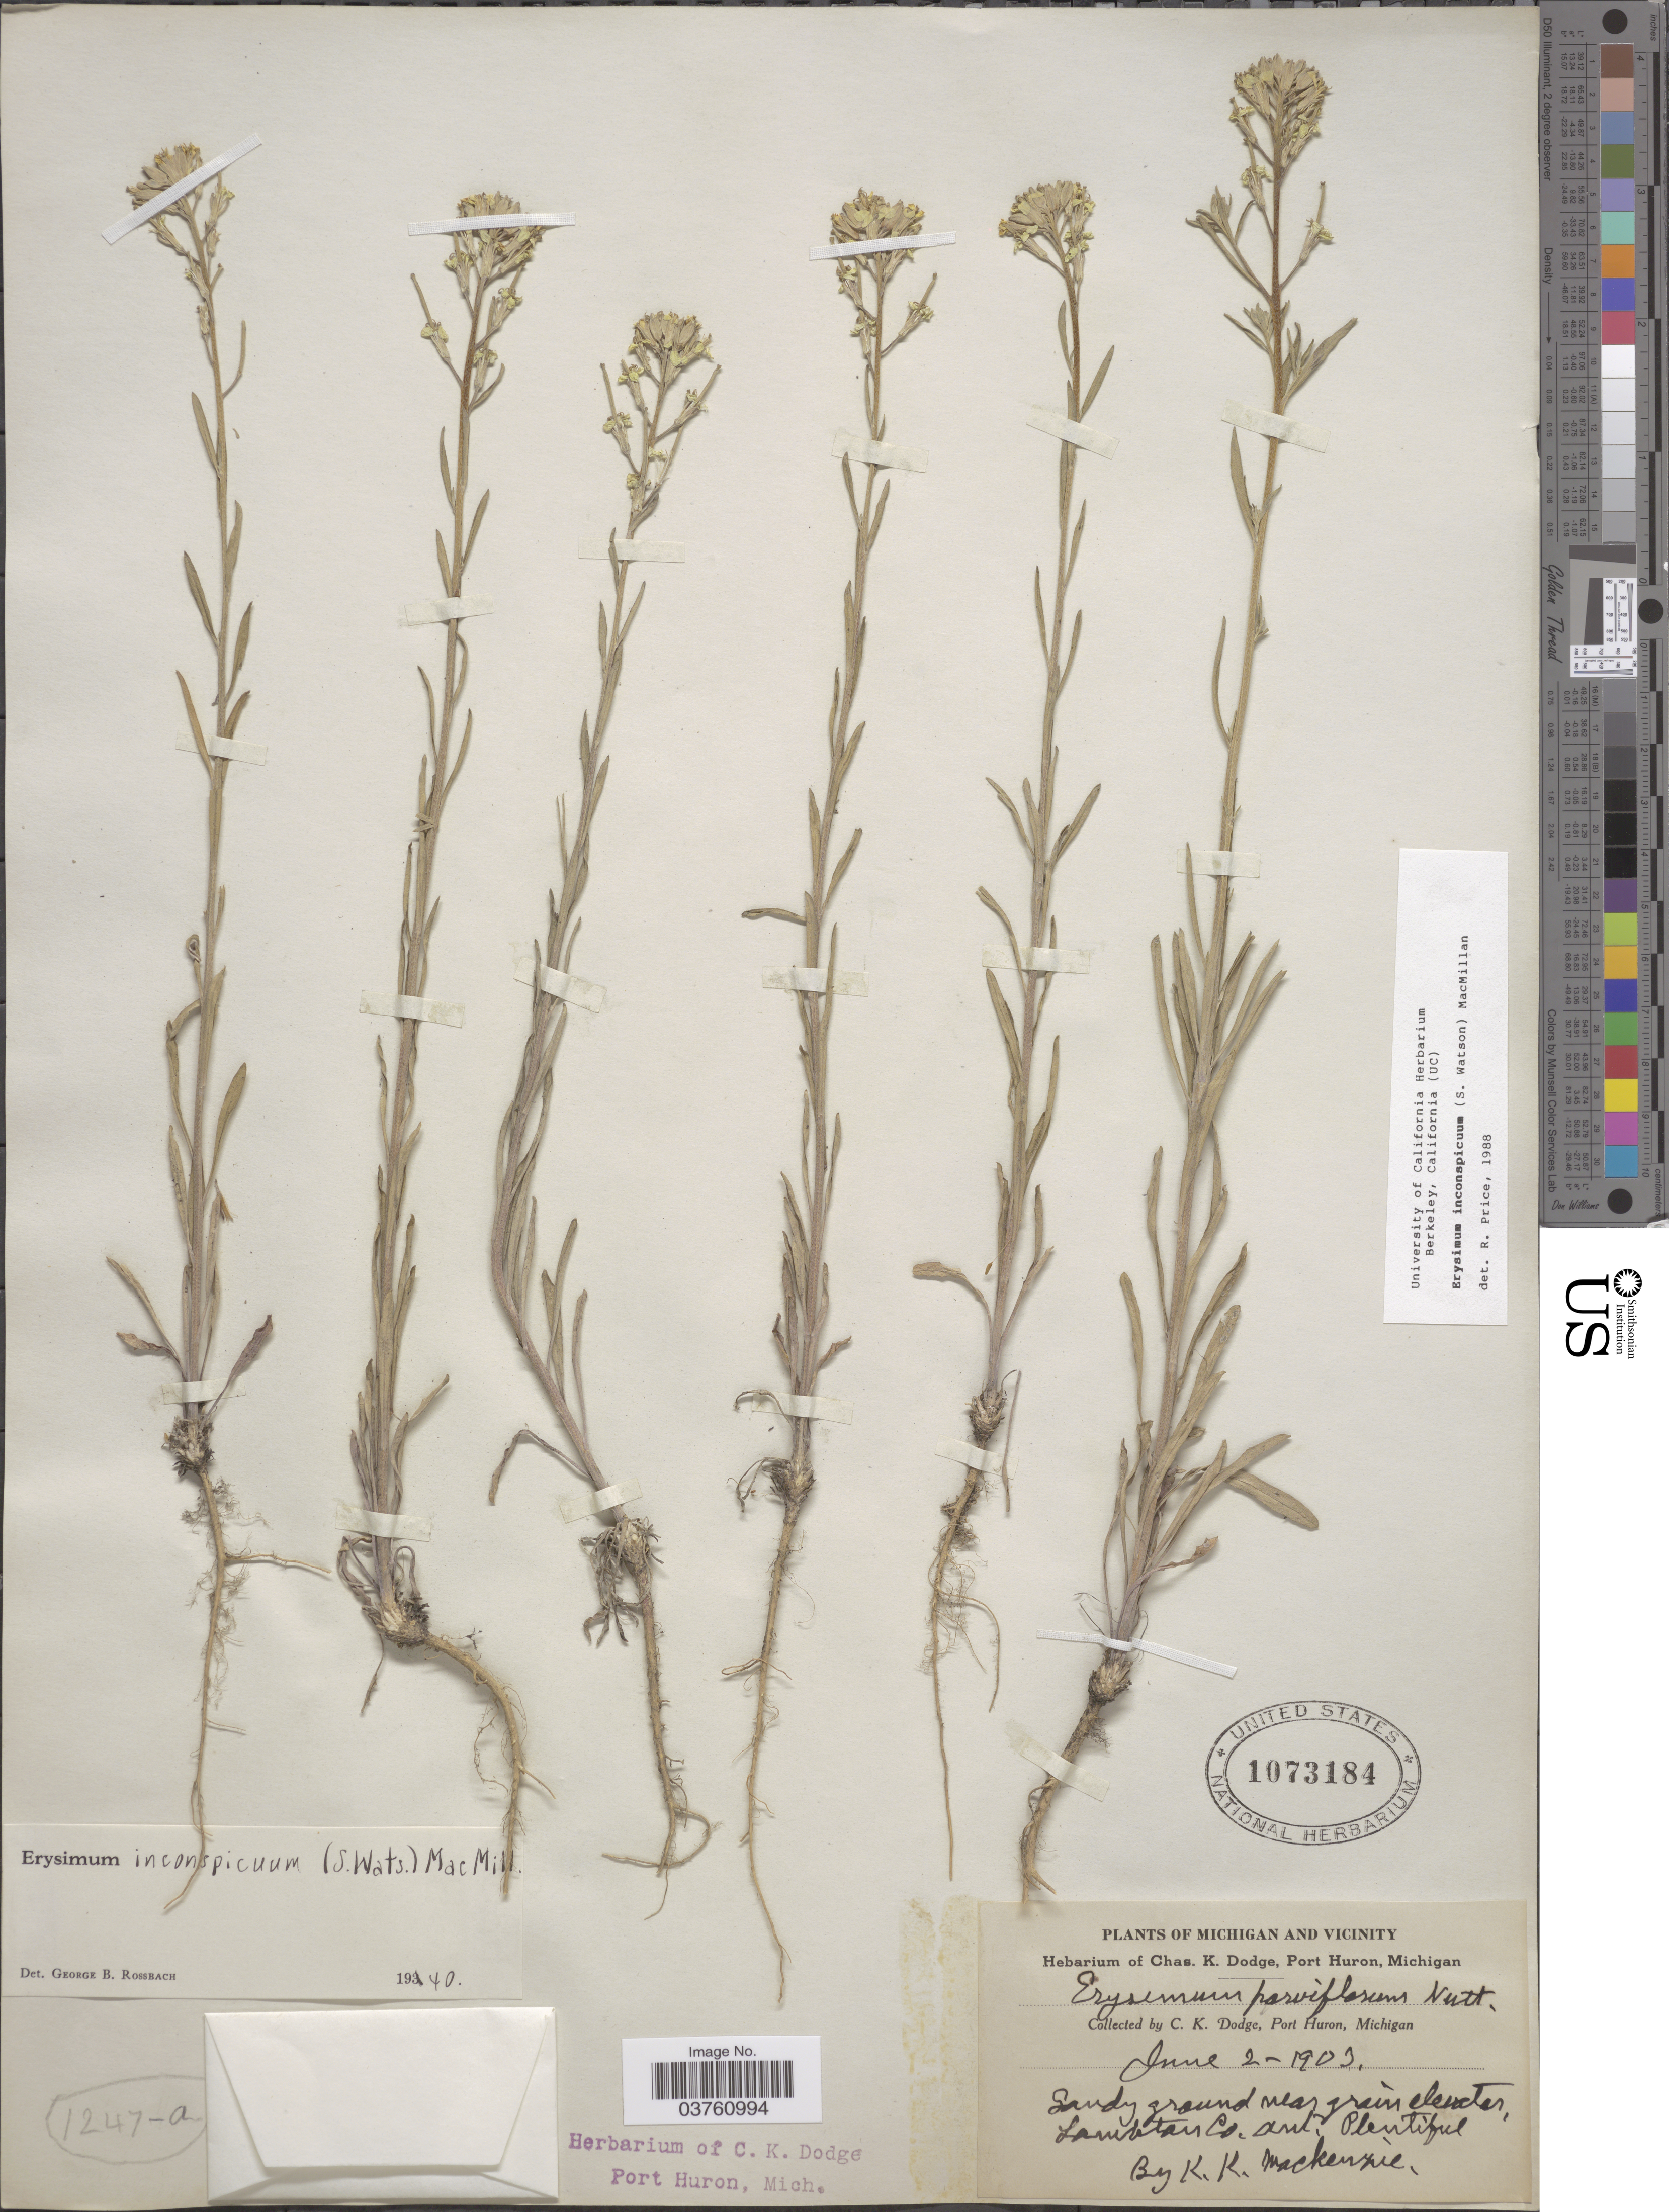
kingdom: Plantae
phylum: Tracheophyta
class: Magnoliopsida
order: Brassicales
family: Brassicaceae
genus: Erysimum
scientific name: Erysimum inconspicuum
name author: (S. Watson) MacMill.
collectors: C. Dodge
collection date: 1903-06-02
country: Canada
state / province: Ontario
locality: Michigan and Vicinity. Sandy ground near grain elevator. Lambton Co. Ont.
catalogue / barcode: US 1073184